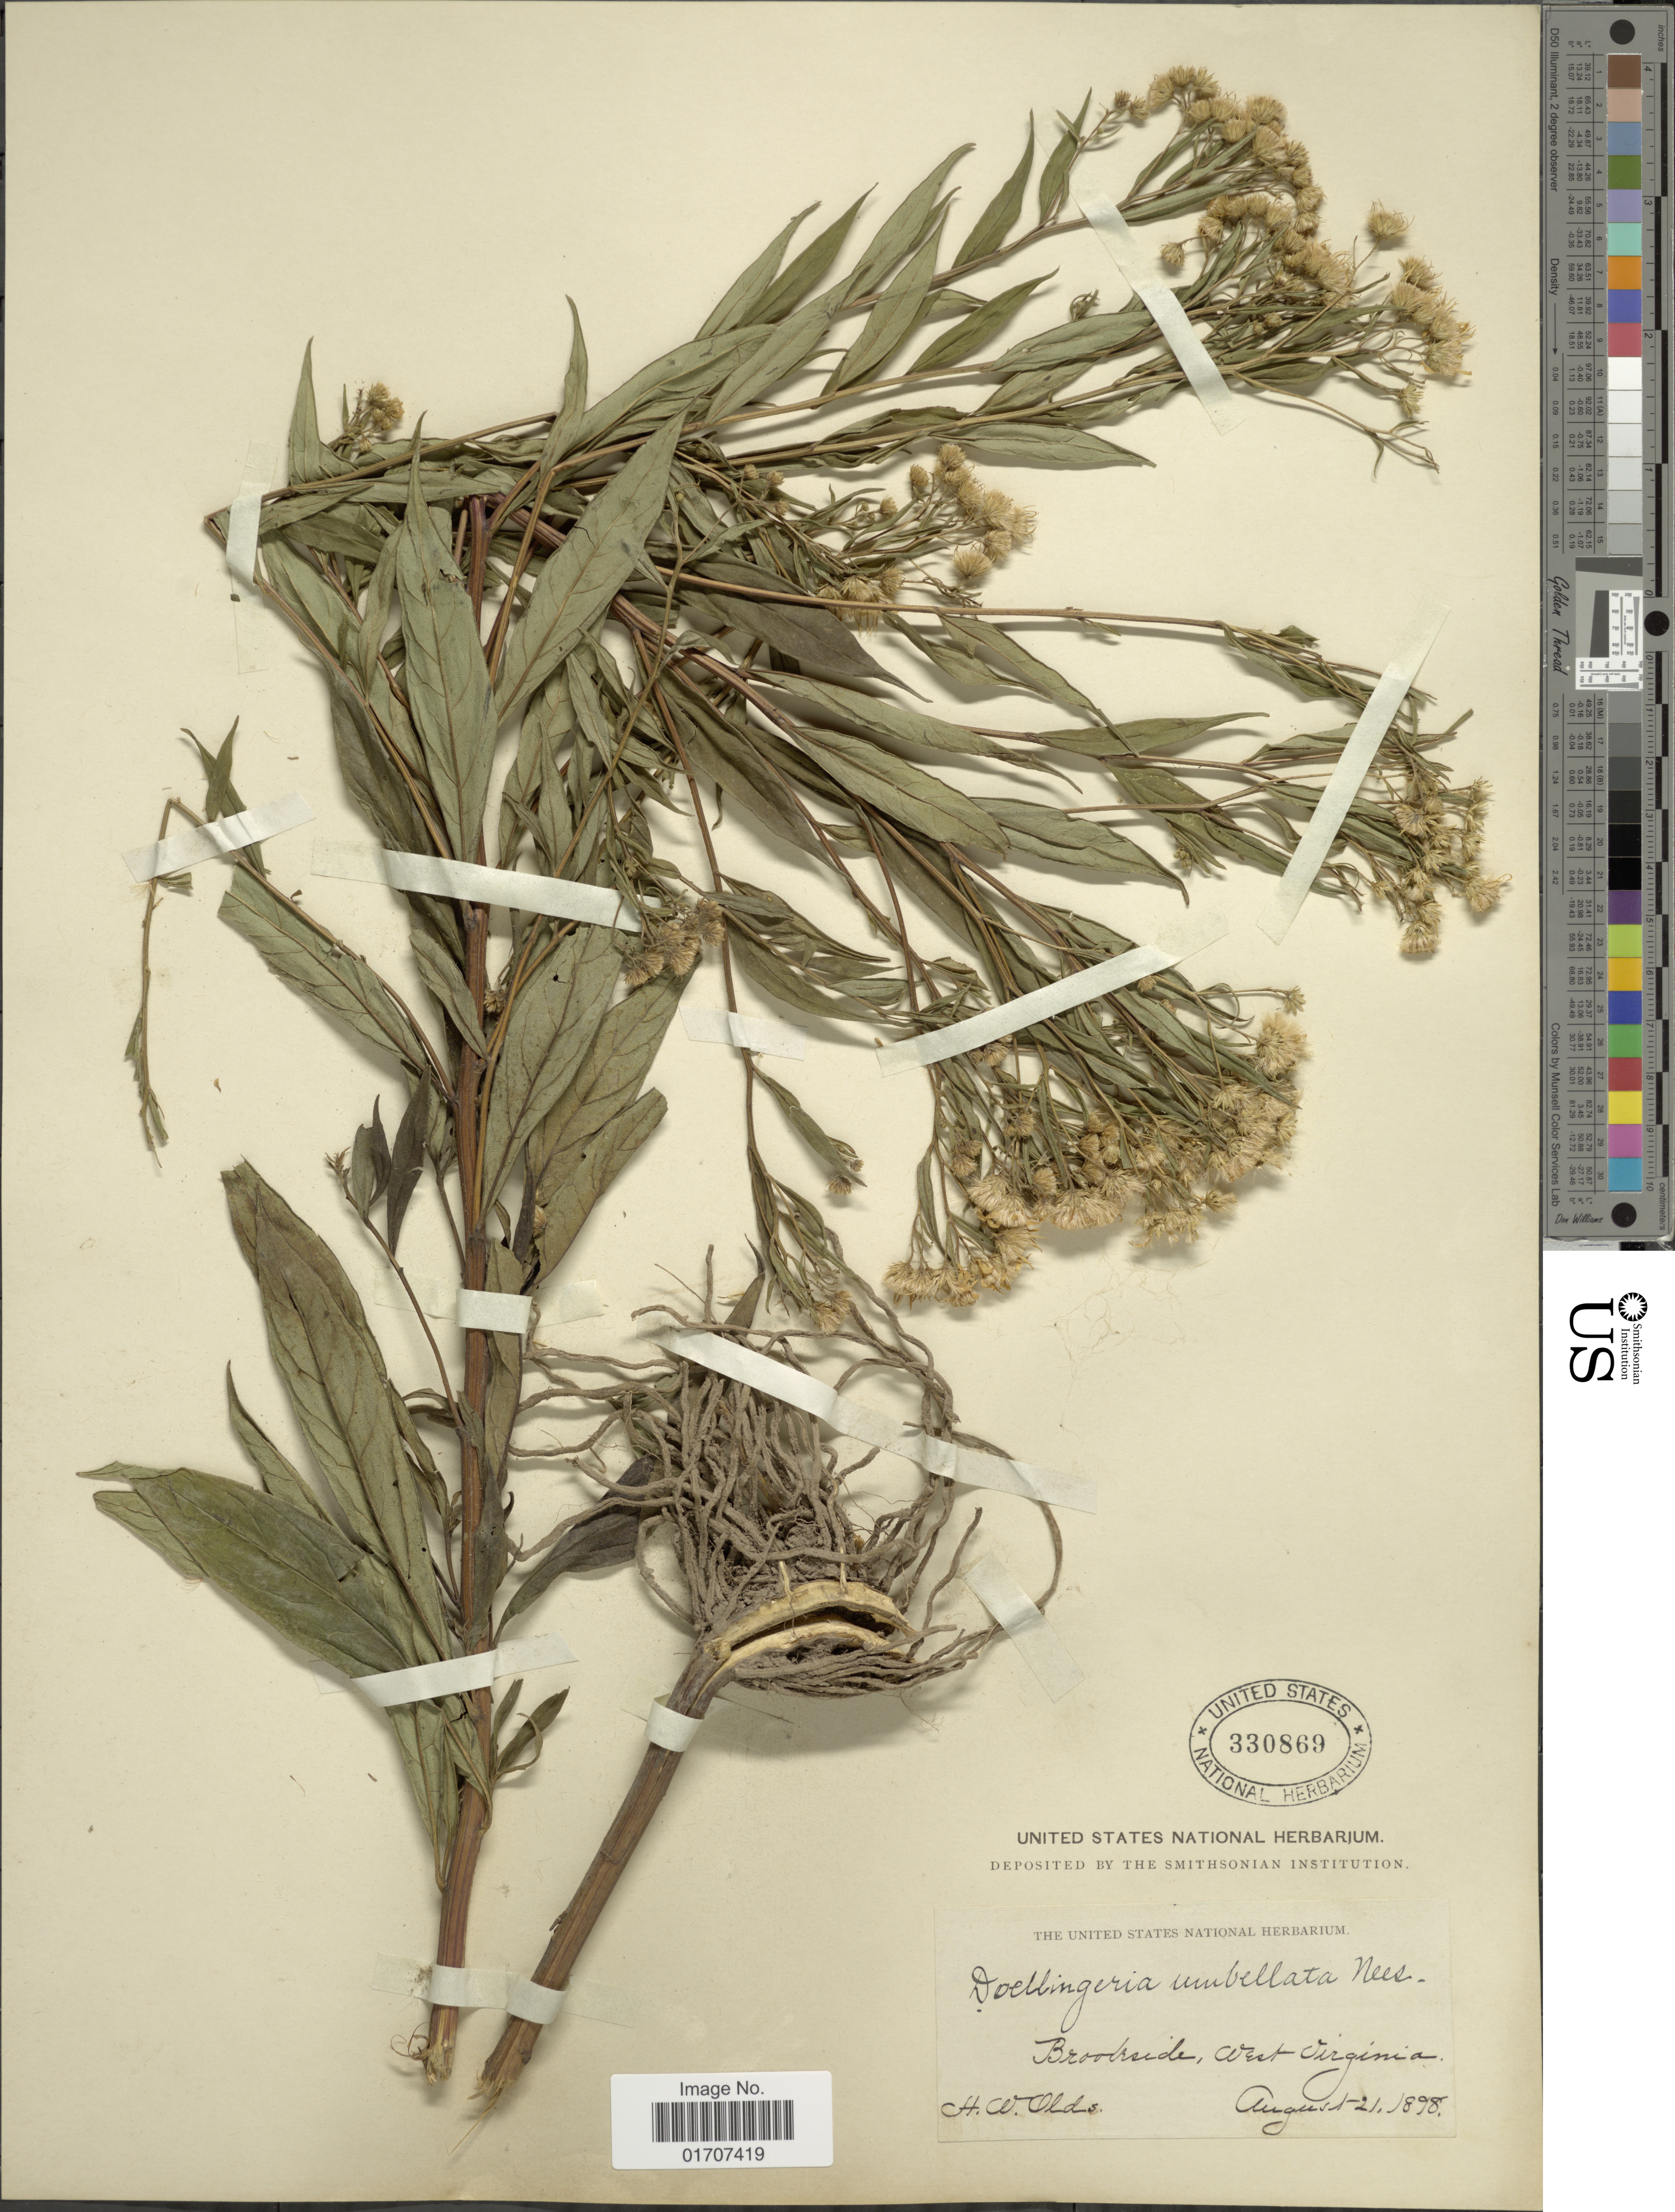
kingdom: Plantae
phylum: Tracheophyta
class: Magnoliopsida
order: Asterales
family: Asteraceae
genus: Doellingeria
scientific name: Doellingeria umbellata var. umbellata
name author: Nees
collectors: H. W. Olds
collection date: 1898-08-21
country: United States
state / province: West Virginia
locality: Brookside, West Virginia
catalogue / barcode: US 330869